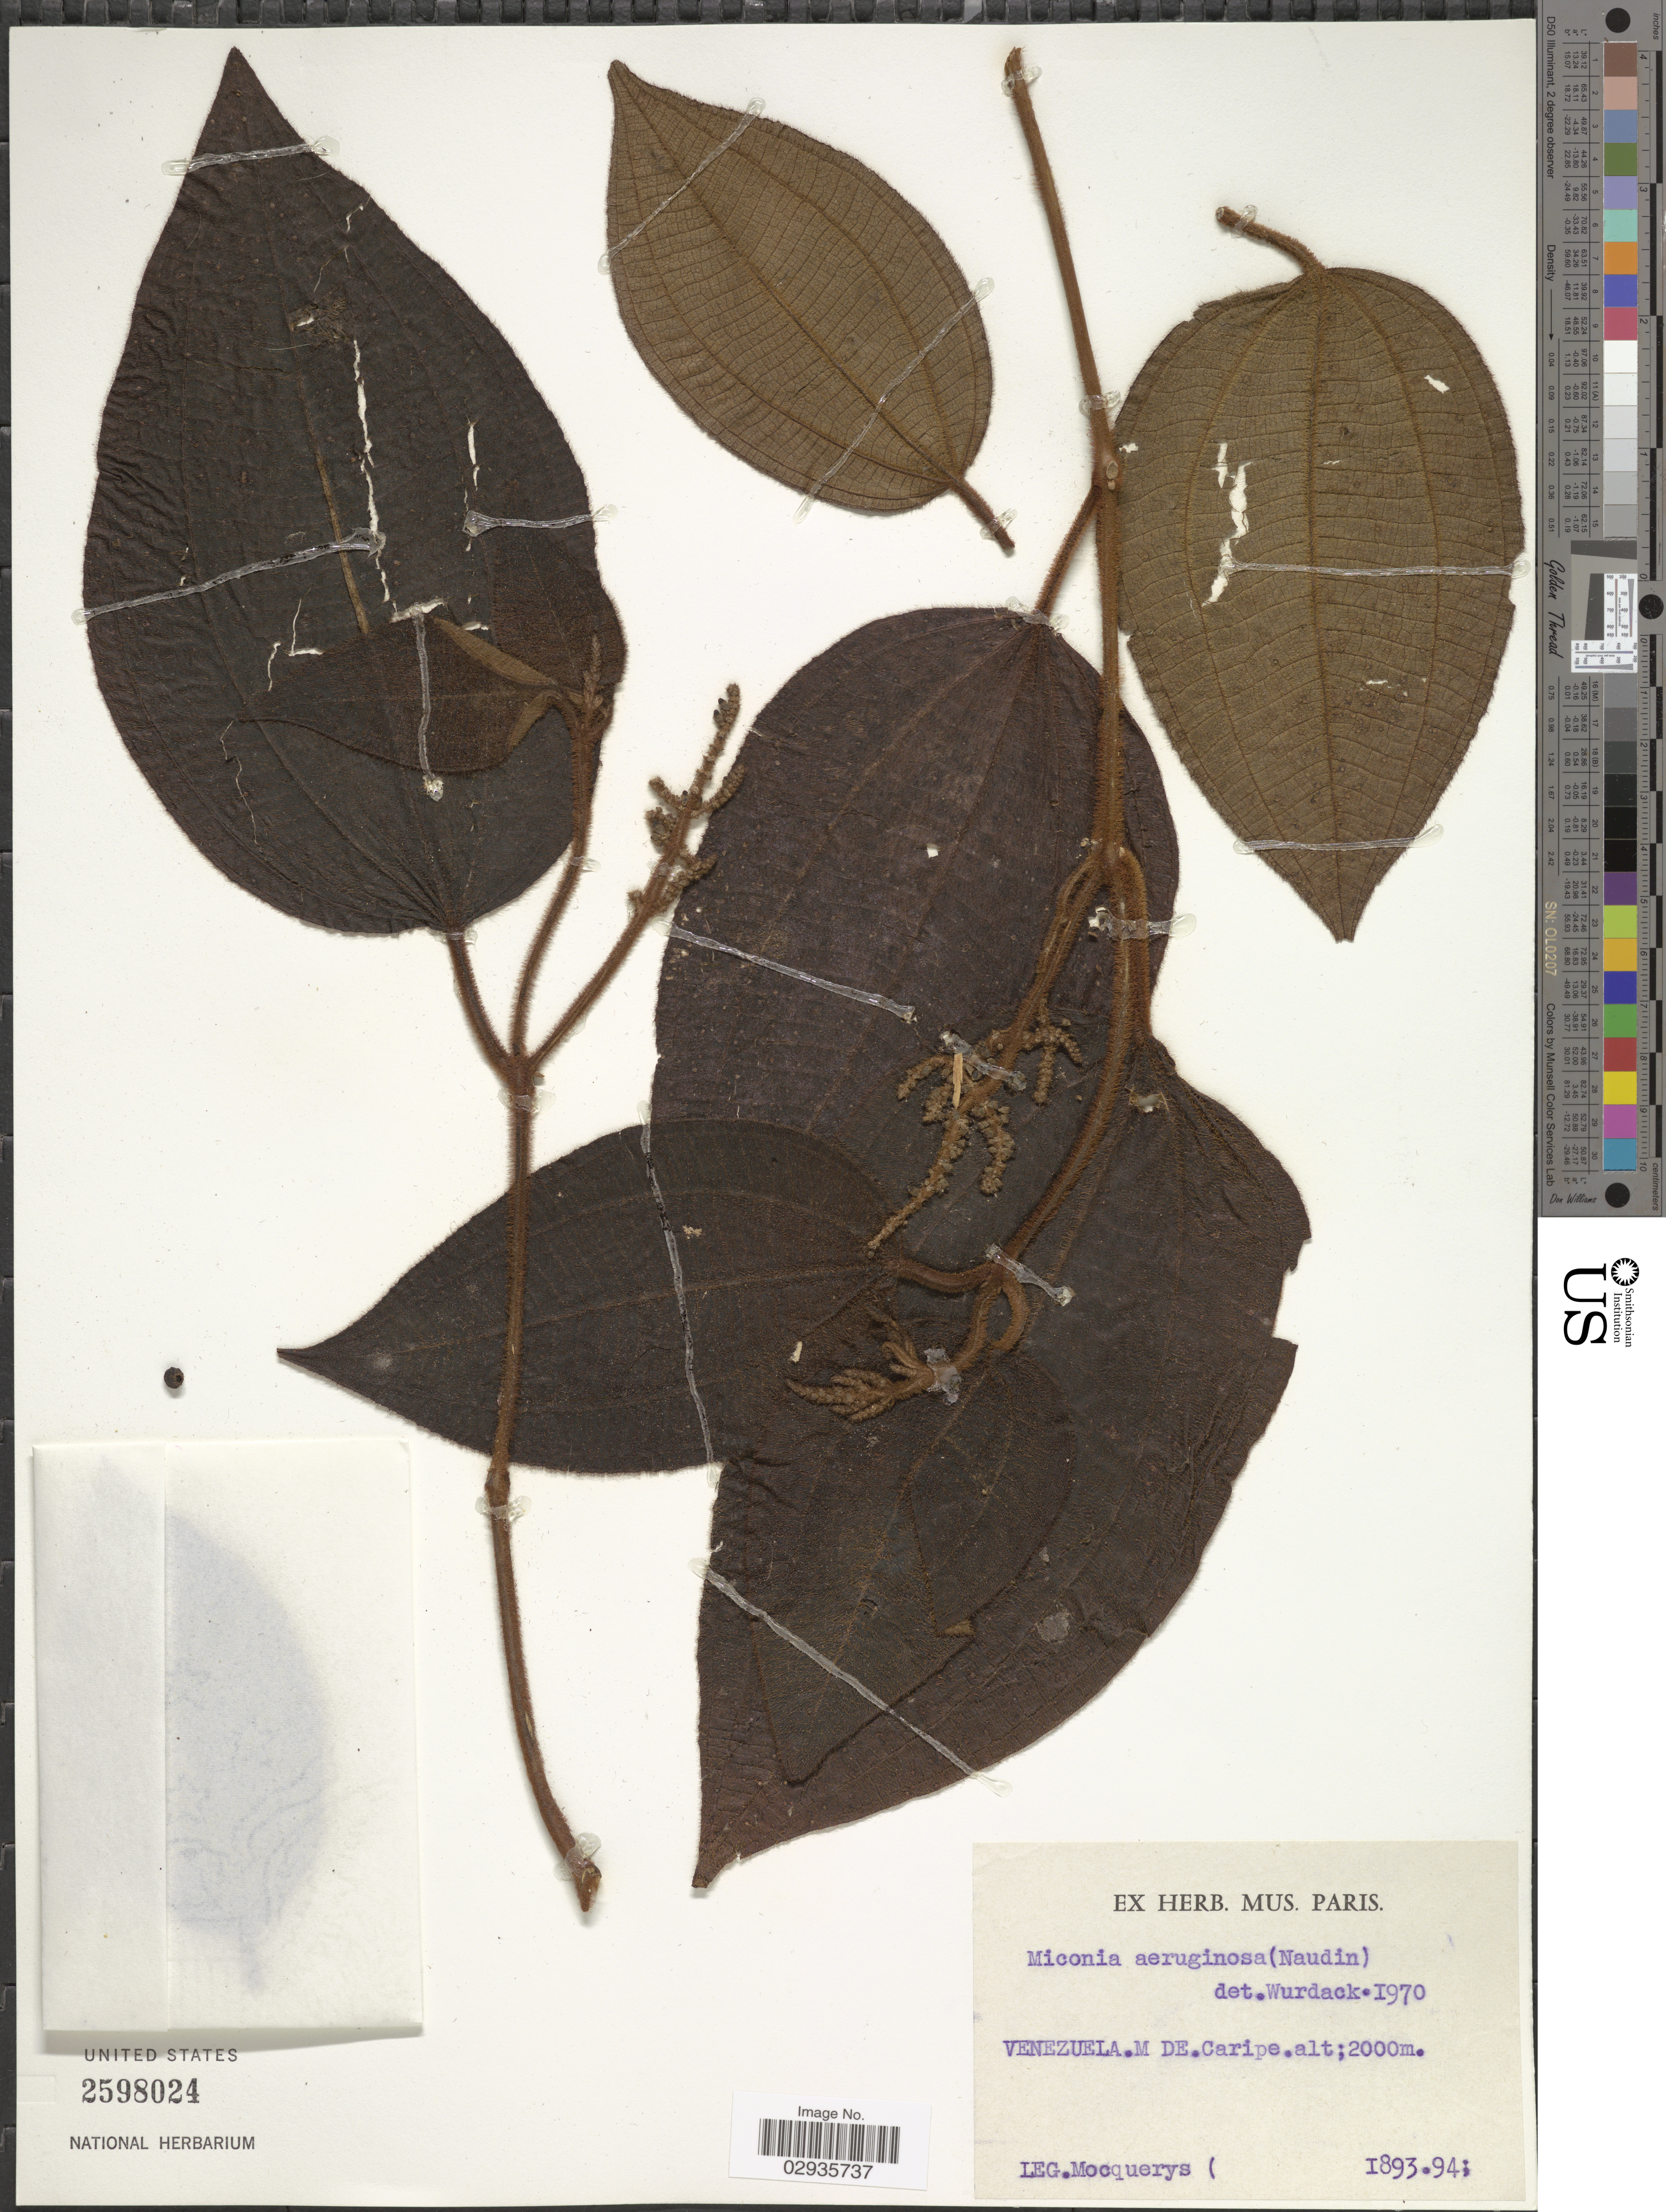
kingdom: Plantae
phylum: Tracheophyta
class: Magnoliopsida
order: Myrtales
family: Melastomataceae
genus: Miconia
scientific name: Miconia aeruginosa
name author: Naudin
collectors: A. Mocquerys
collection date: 1893/1894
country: Venezuela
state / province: Monagas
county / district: Caripe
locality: Caripe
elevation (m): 2000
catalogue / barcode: US 2598024